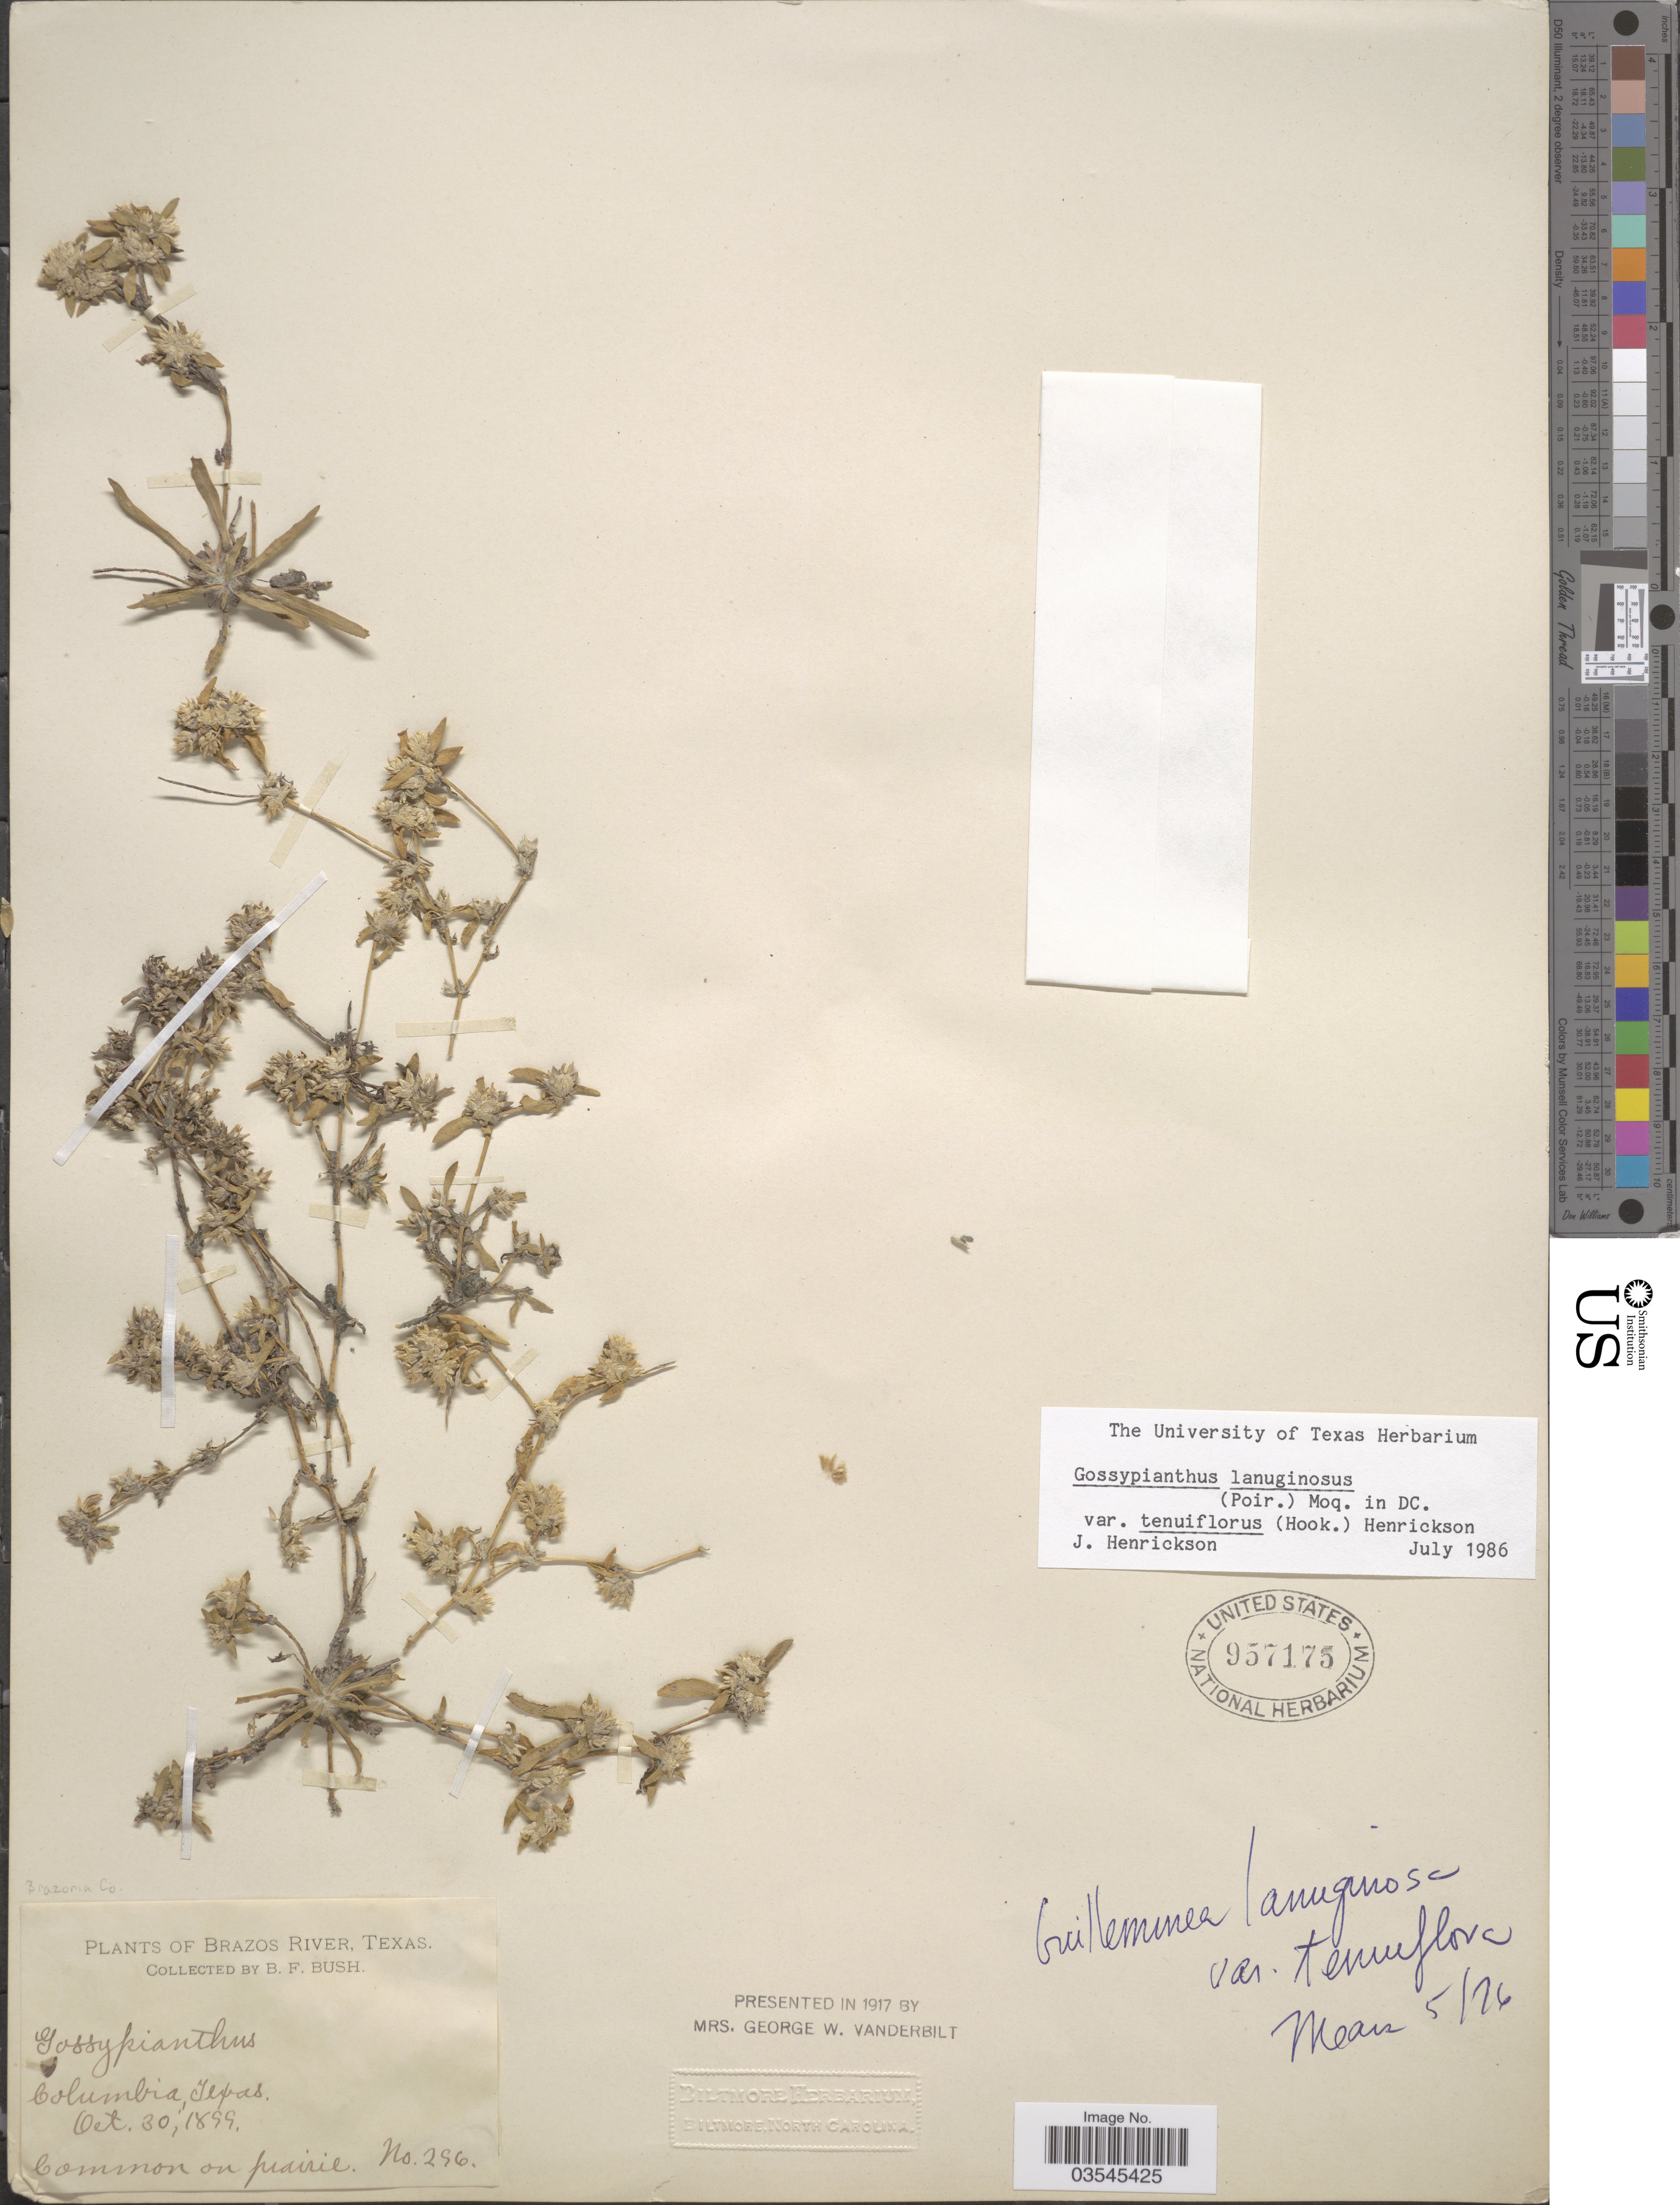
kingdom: Plantae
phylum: Tracheophyta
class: Magnoliopsida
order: Caryophyllales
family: Amaranthaceae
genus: Guilleminea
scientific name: Guilleminea lanuginosa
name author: (Poir.) Benth. & Hook. f.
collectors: B. F. Bush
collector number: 296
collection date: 1899-10-30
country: United States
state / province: Texas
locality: Columbia. Brazos River, Brazoria Co.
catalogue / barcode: US 957175